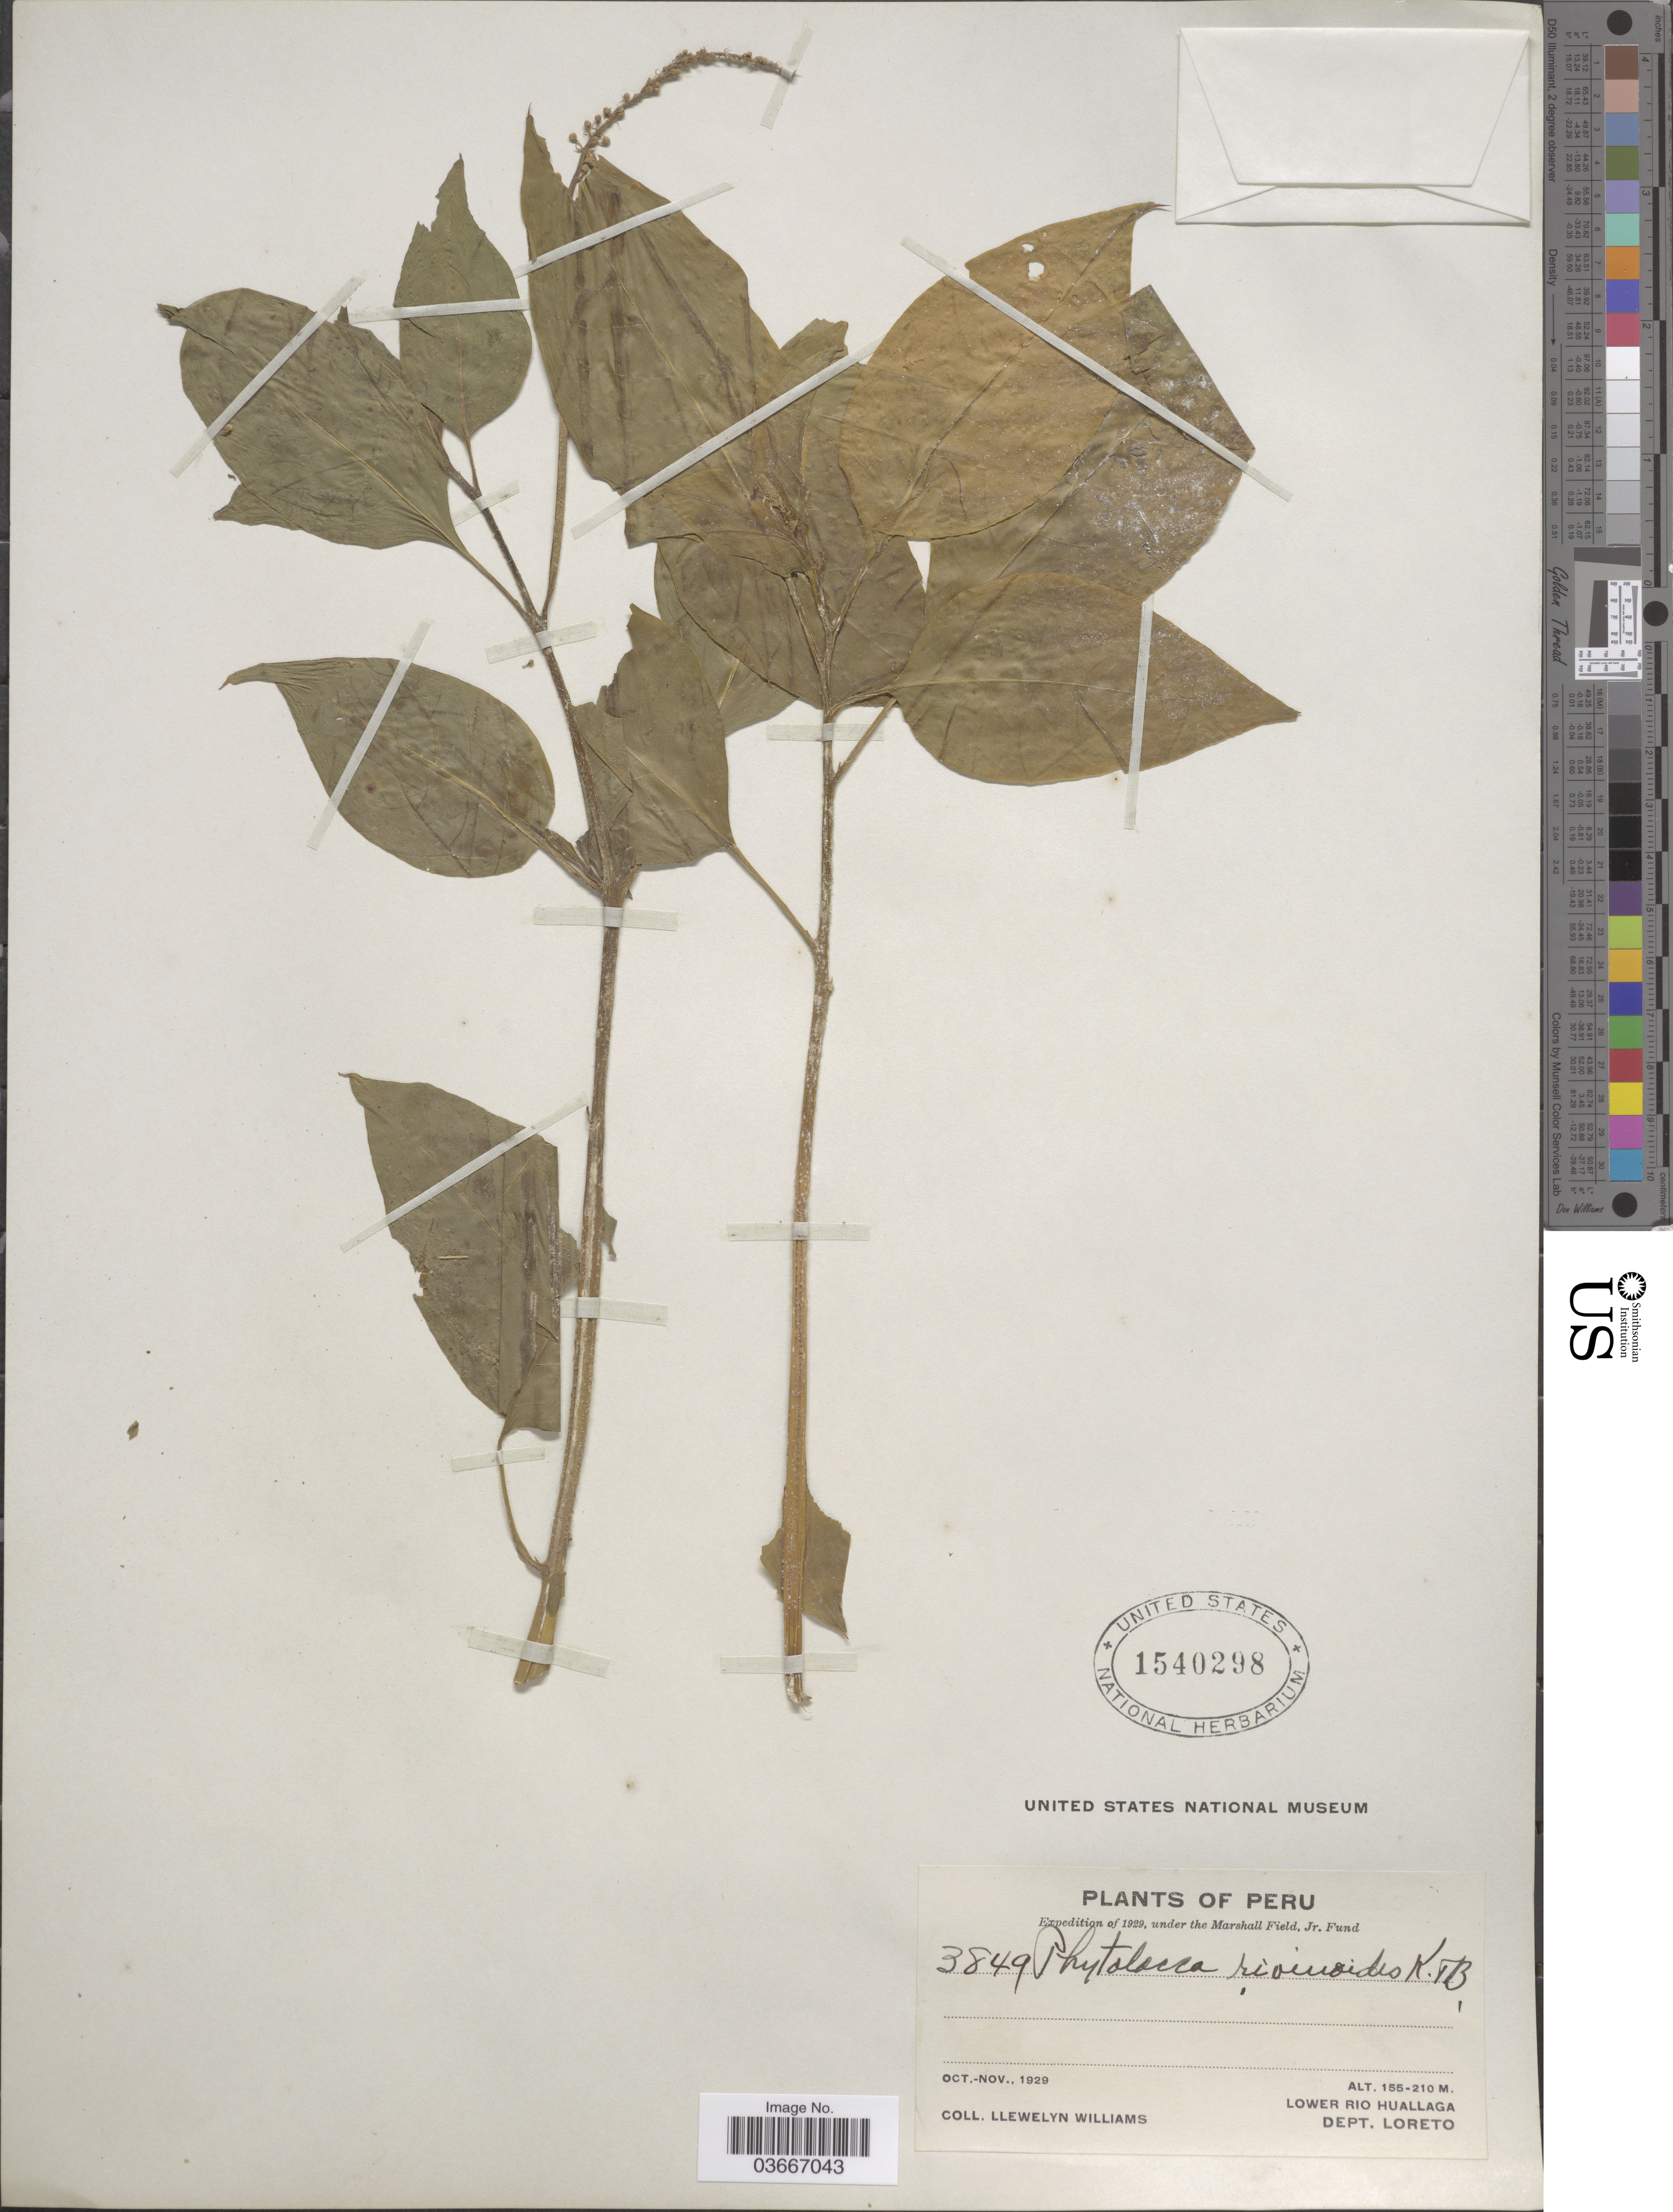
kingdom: Plantae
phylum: Tracheophyta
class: Magnoliopsida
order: Caryophyllales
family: Phytolaccaceae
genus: Phytolacca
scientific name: Phytolacca rivinoides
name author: Kunth & C.D. Bouché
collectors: Ll. Williams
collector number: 3849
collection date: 1929-10/1929-11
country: Peru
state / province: Loreto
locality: Lower Rio Huallaga. Dept. Loreto.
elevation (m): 155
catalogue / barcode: US 1540298